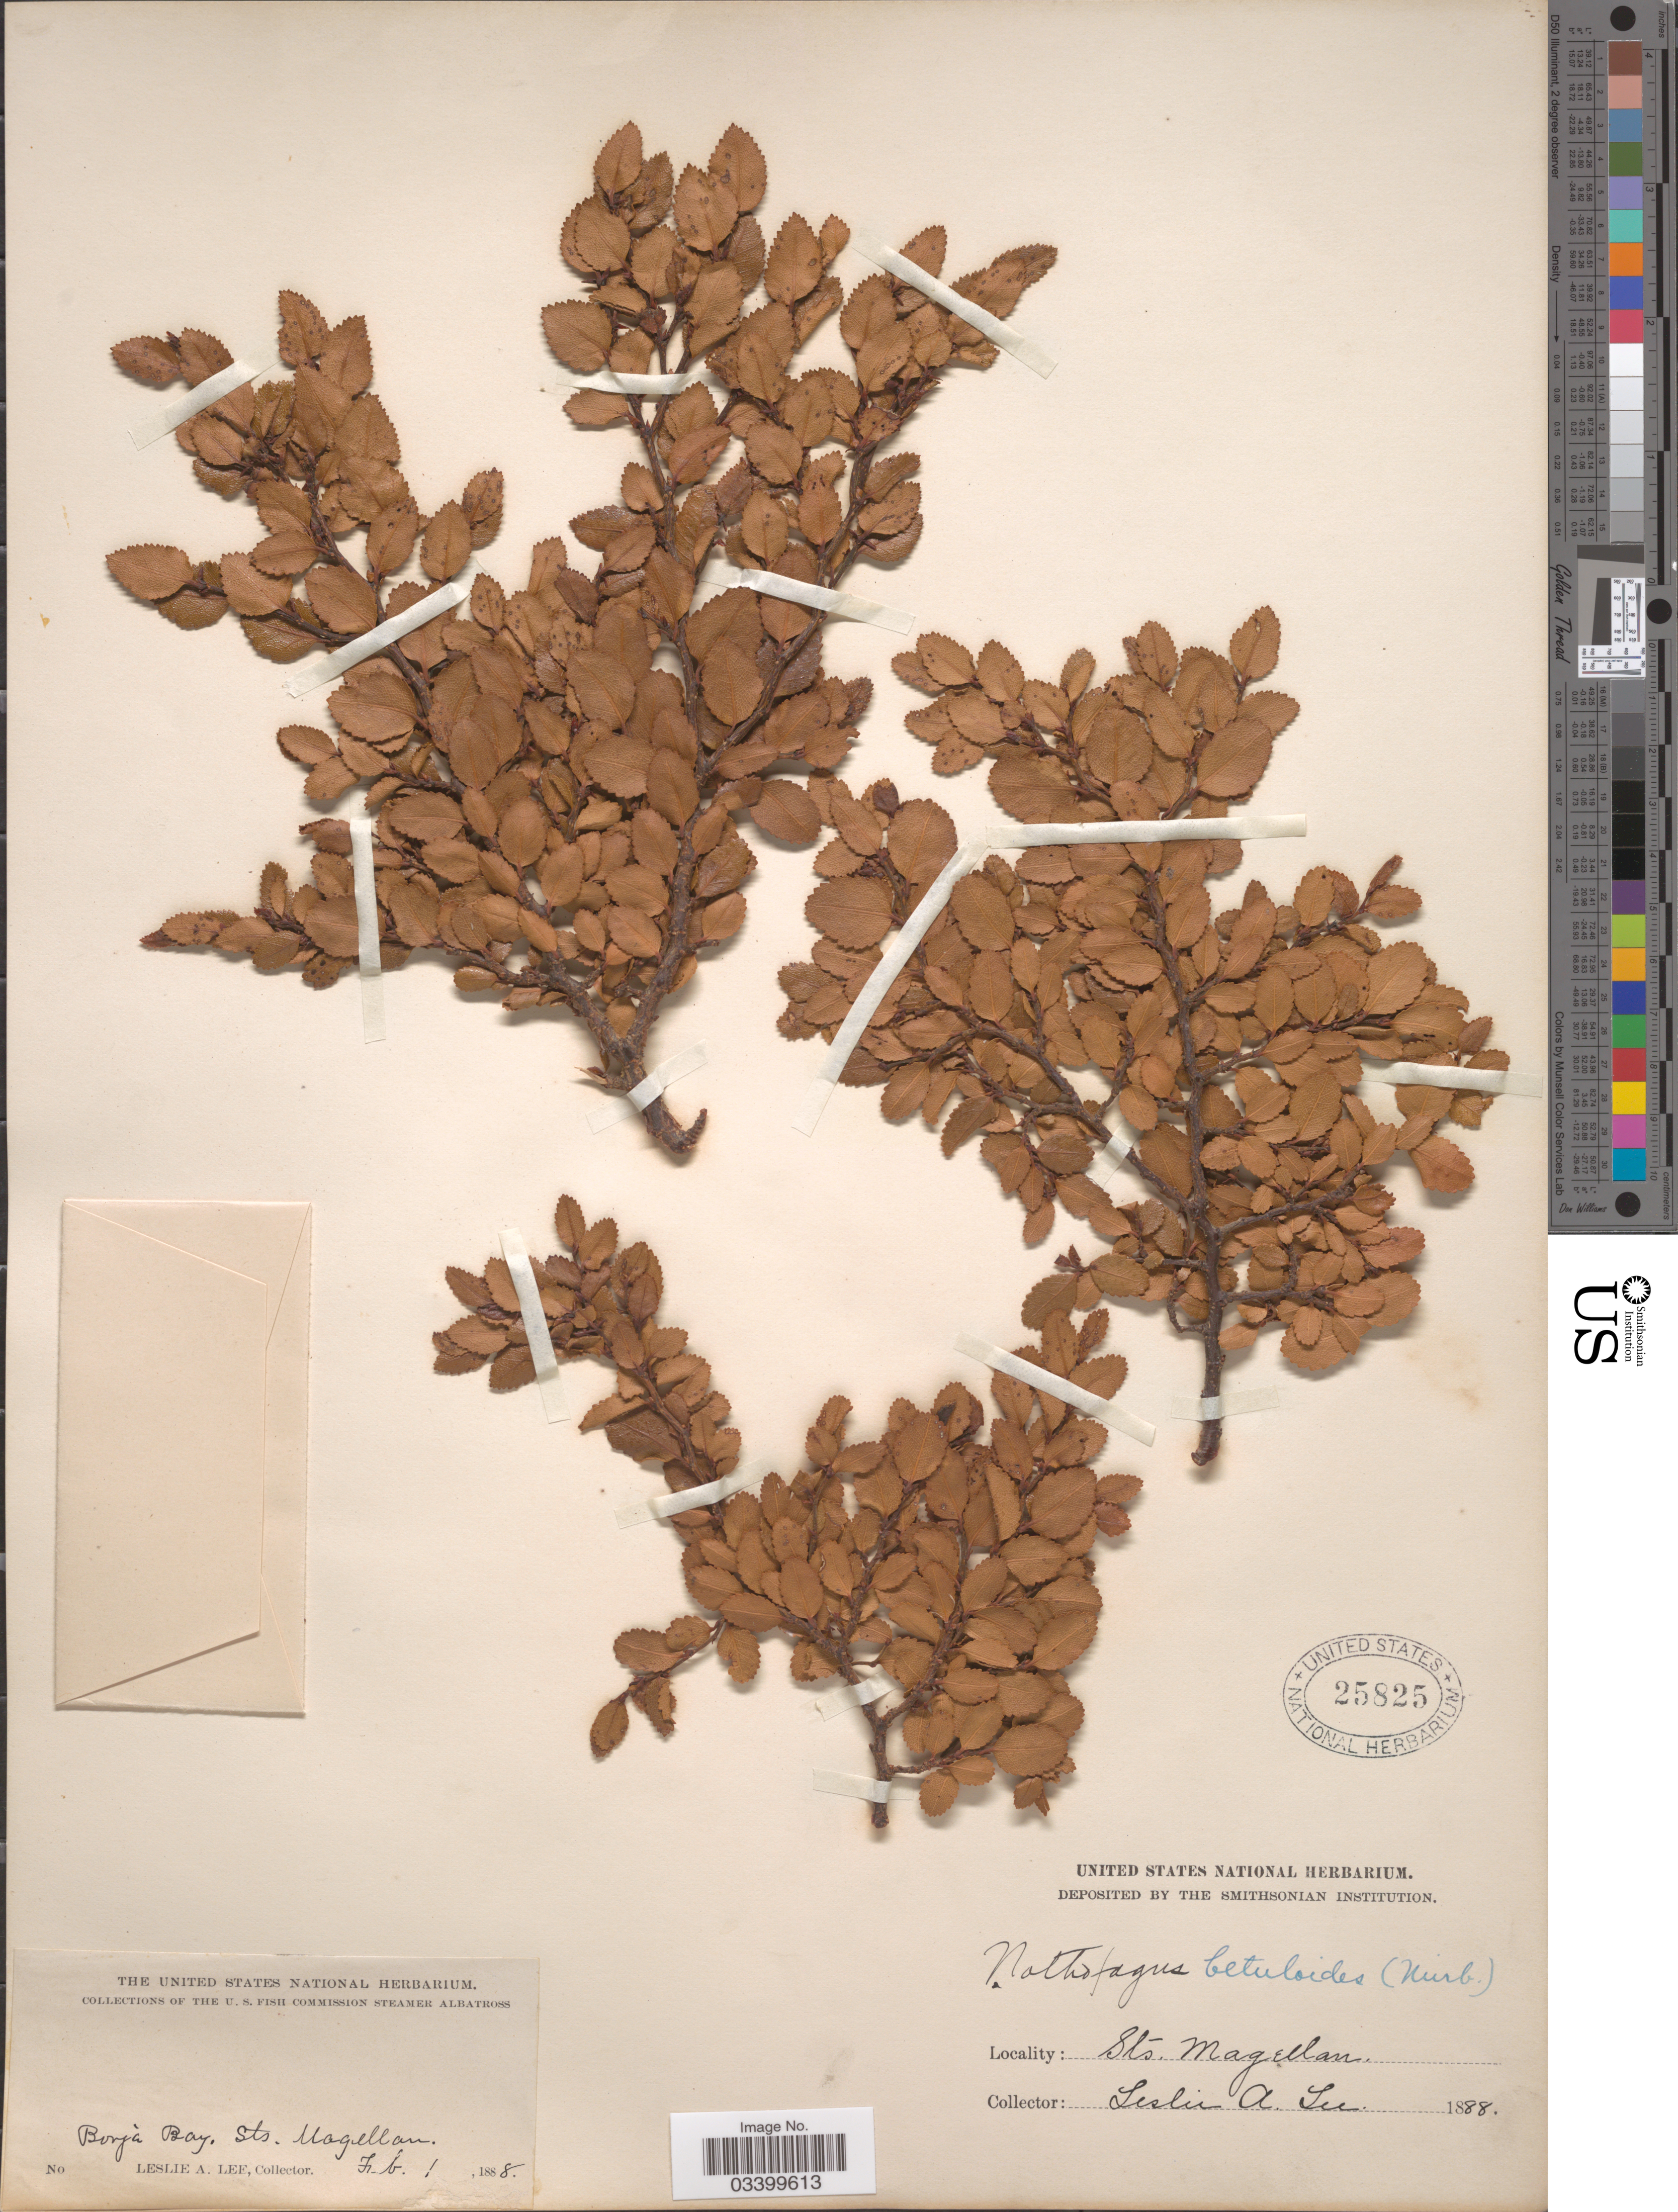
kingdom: Plantae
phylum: Tracheophyta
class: Magnoliopsida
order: Fagales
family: Nothofagaceae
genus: Nothofagus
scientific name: Nothofagus betuloides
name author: (Mirb.) Oerst.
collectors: L. Lee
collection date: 1888-02-01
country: Chile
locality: Borja Bay, Sts. Magellan.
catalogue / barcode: US 25825